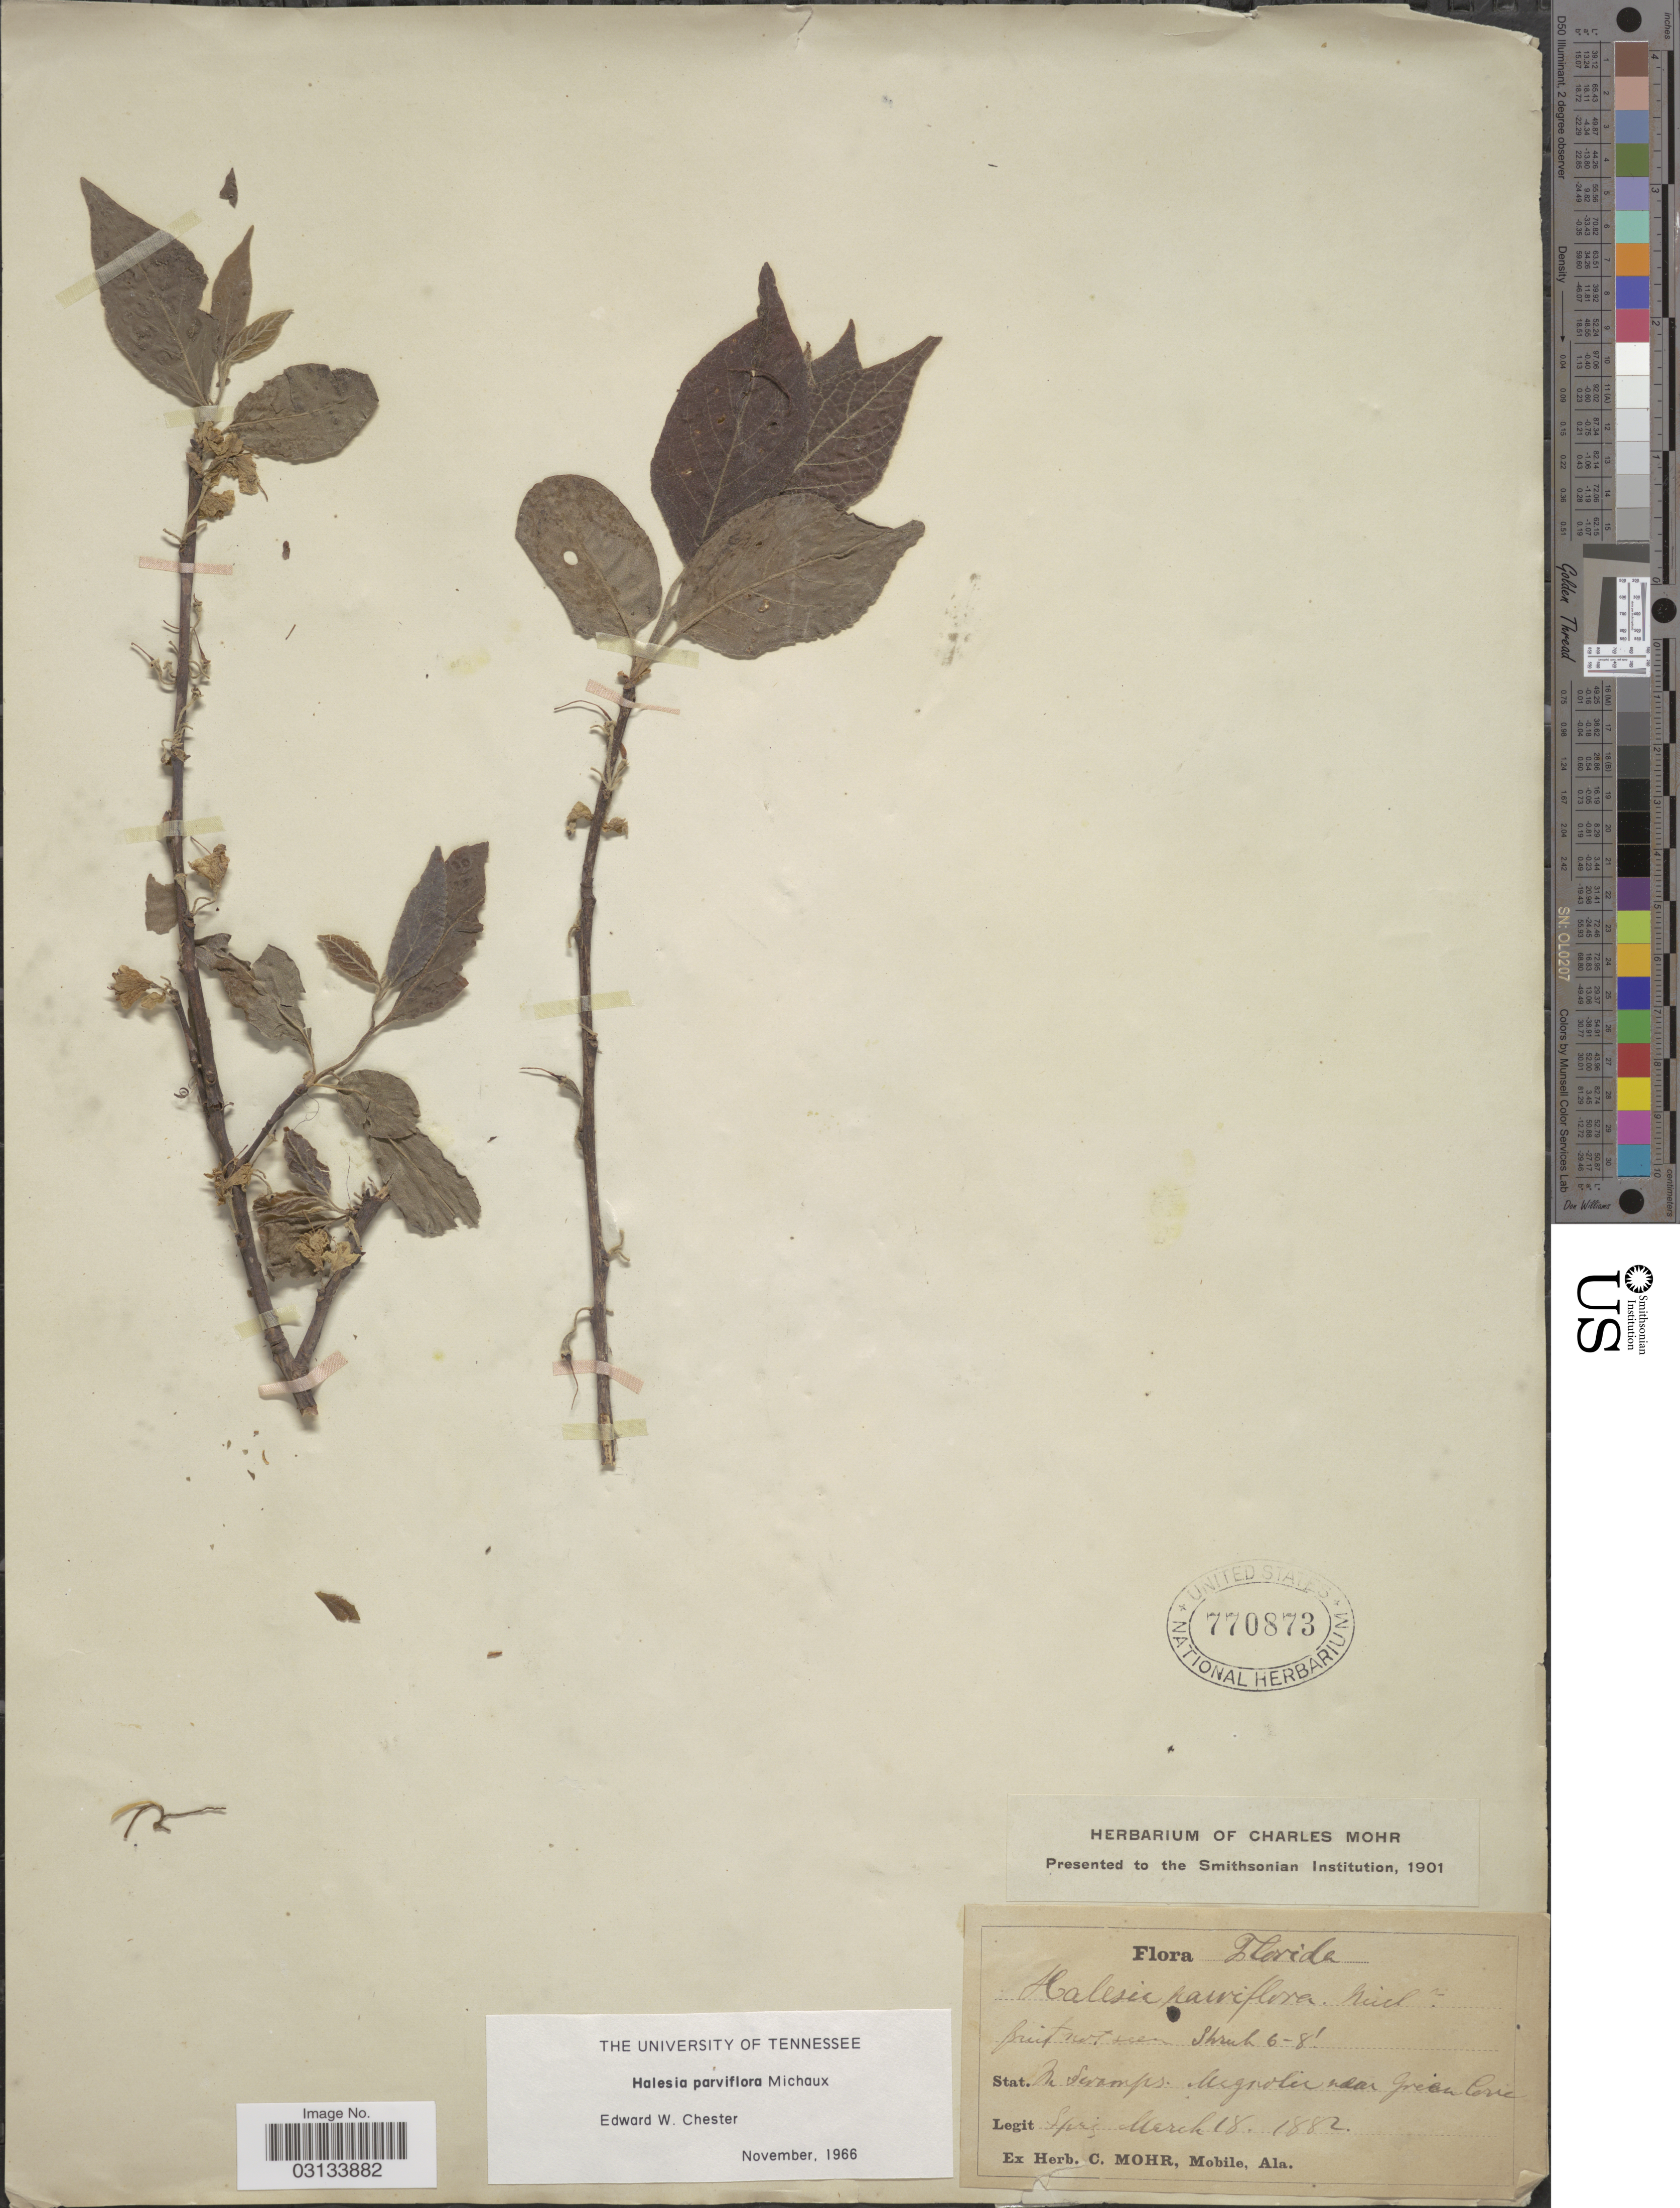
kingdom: Plantae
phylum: Tracheophyta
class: Magnoliopsida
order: Ericales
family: Styracaceae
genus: Halesia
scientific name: Halesia carolina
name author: L.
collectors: ex herb. C. Mohr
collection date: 1882-03-18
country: United States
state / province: Florida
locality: Magnolia near Green Cove Spring.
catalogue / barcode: US 770873